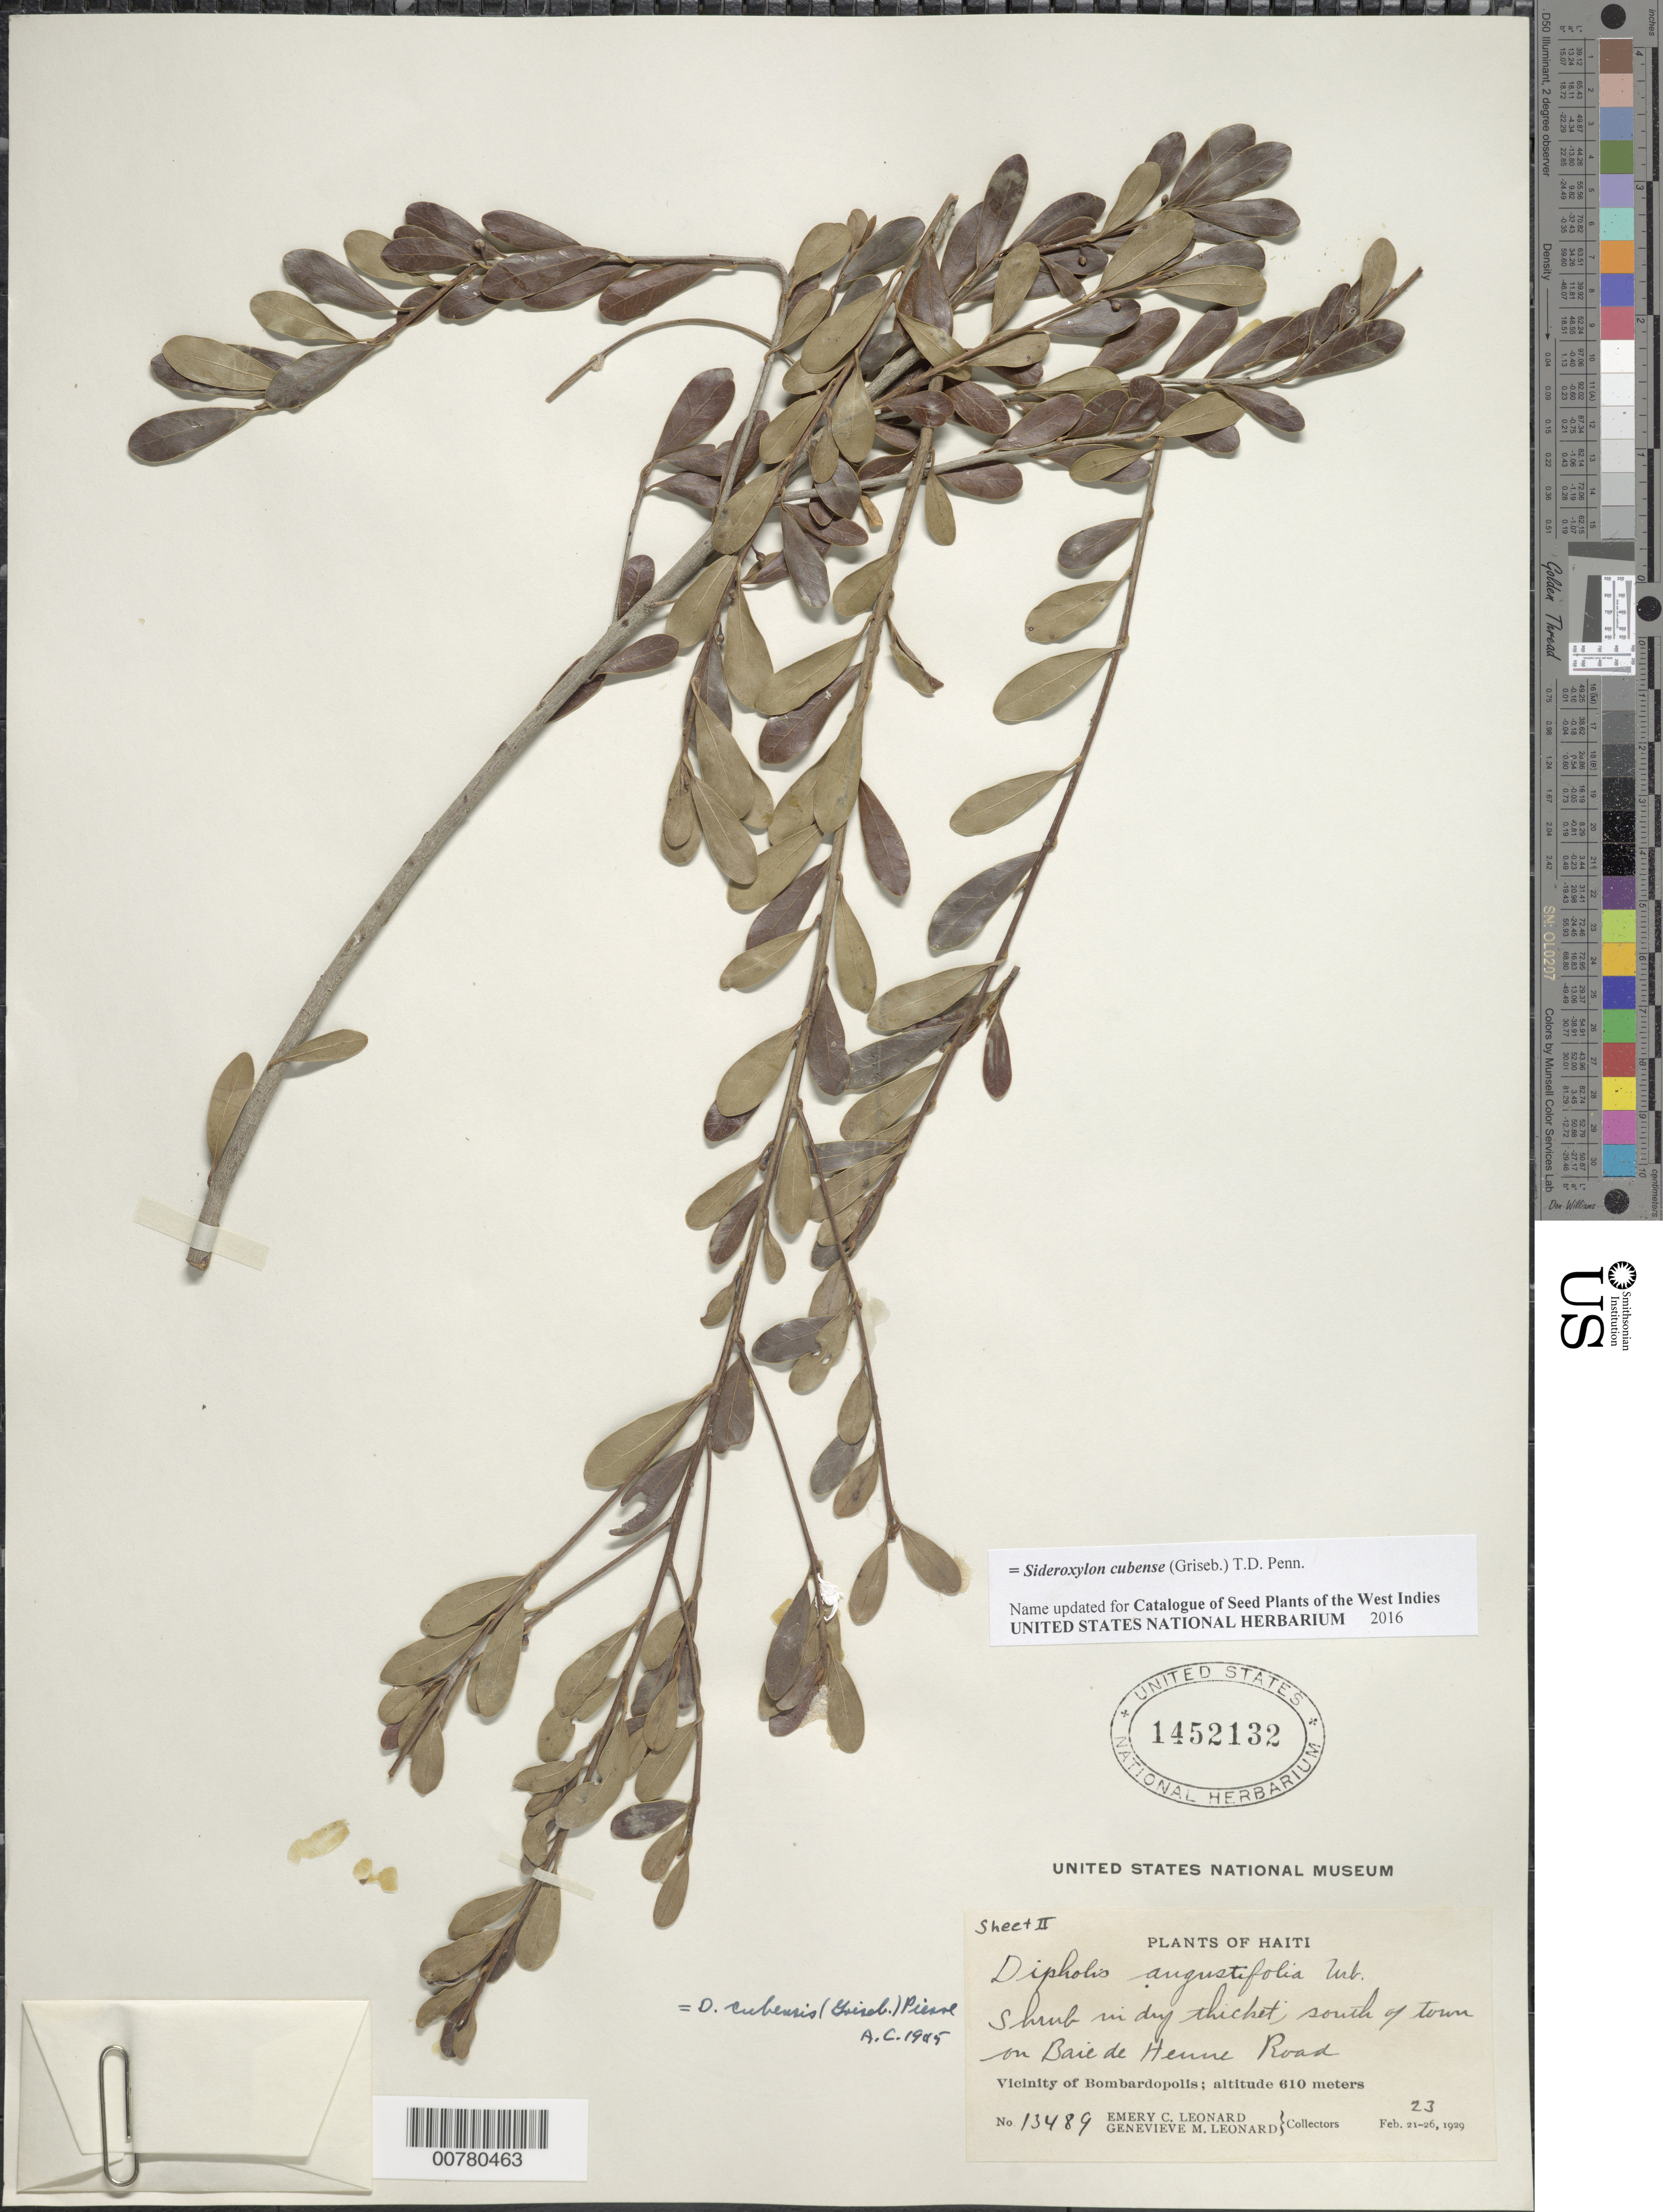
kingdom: Plantae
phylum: Tracheophyta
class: Magnoliopsida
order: Ericales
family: Sapotaceae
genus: Sideroxylon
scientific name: Sideroxylon cubense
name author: (Griseb.) T.D. Penn.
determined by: Cronquist, A. J.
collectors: E. C. Leonard & G. M. Leonard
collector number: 13489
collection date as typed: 23 Feb 1929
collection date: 1929-02-23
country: Haiti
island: Hispaniola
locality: Vicinity of Bombardopolis, south of town along Baie de Henne Road.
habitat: In dry thicket.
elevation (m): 610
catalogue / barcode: US 1452132